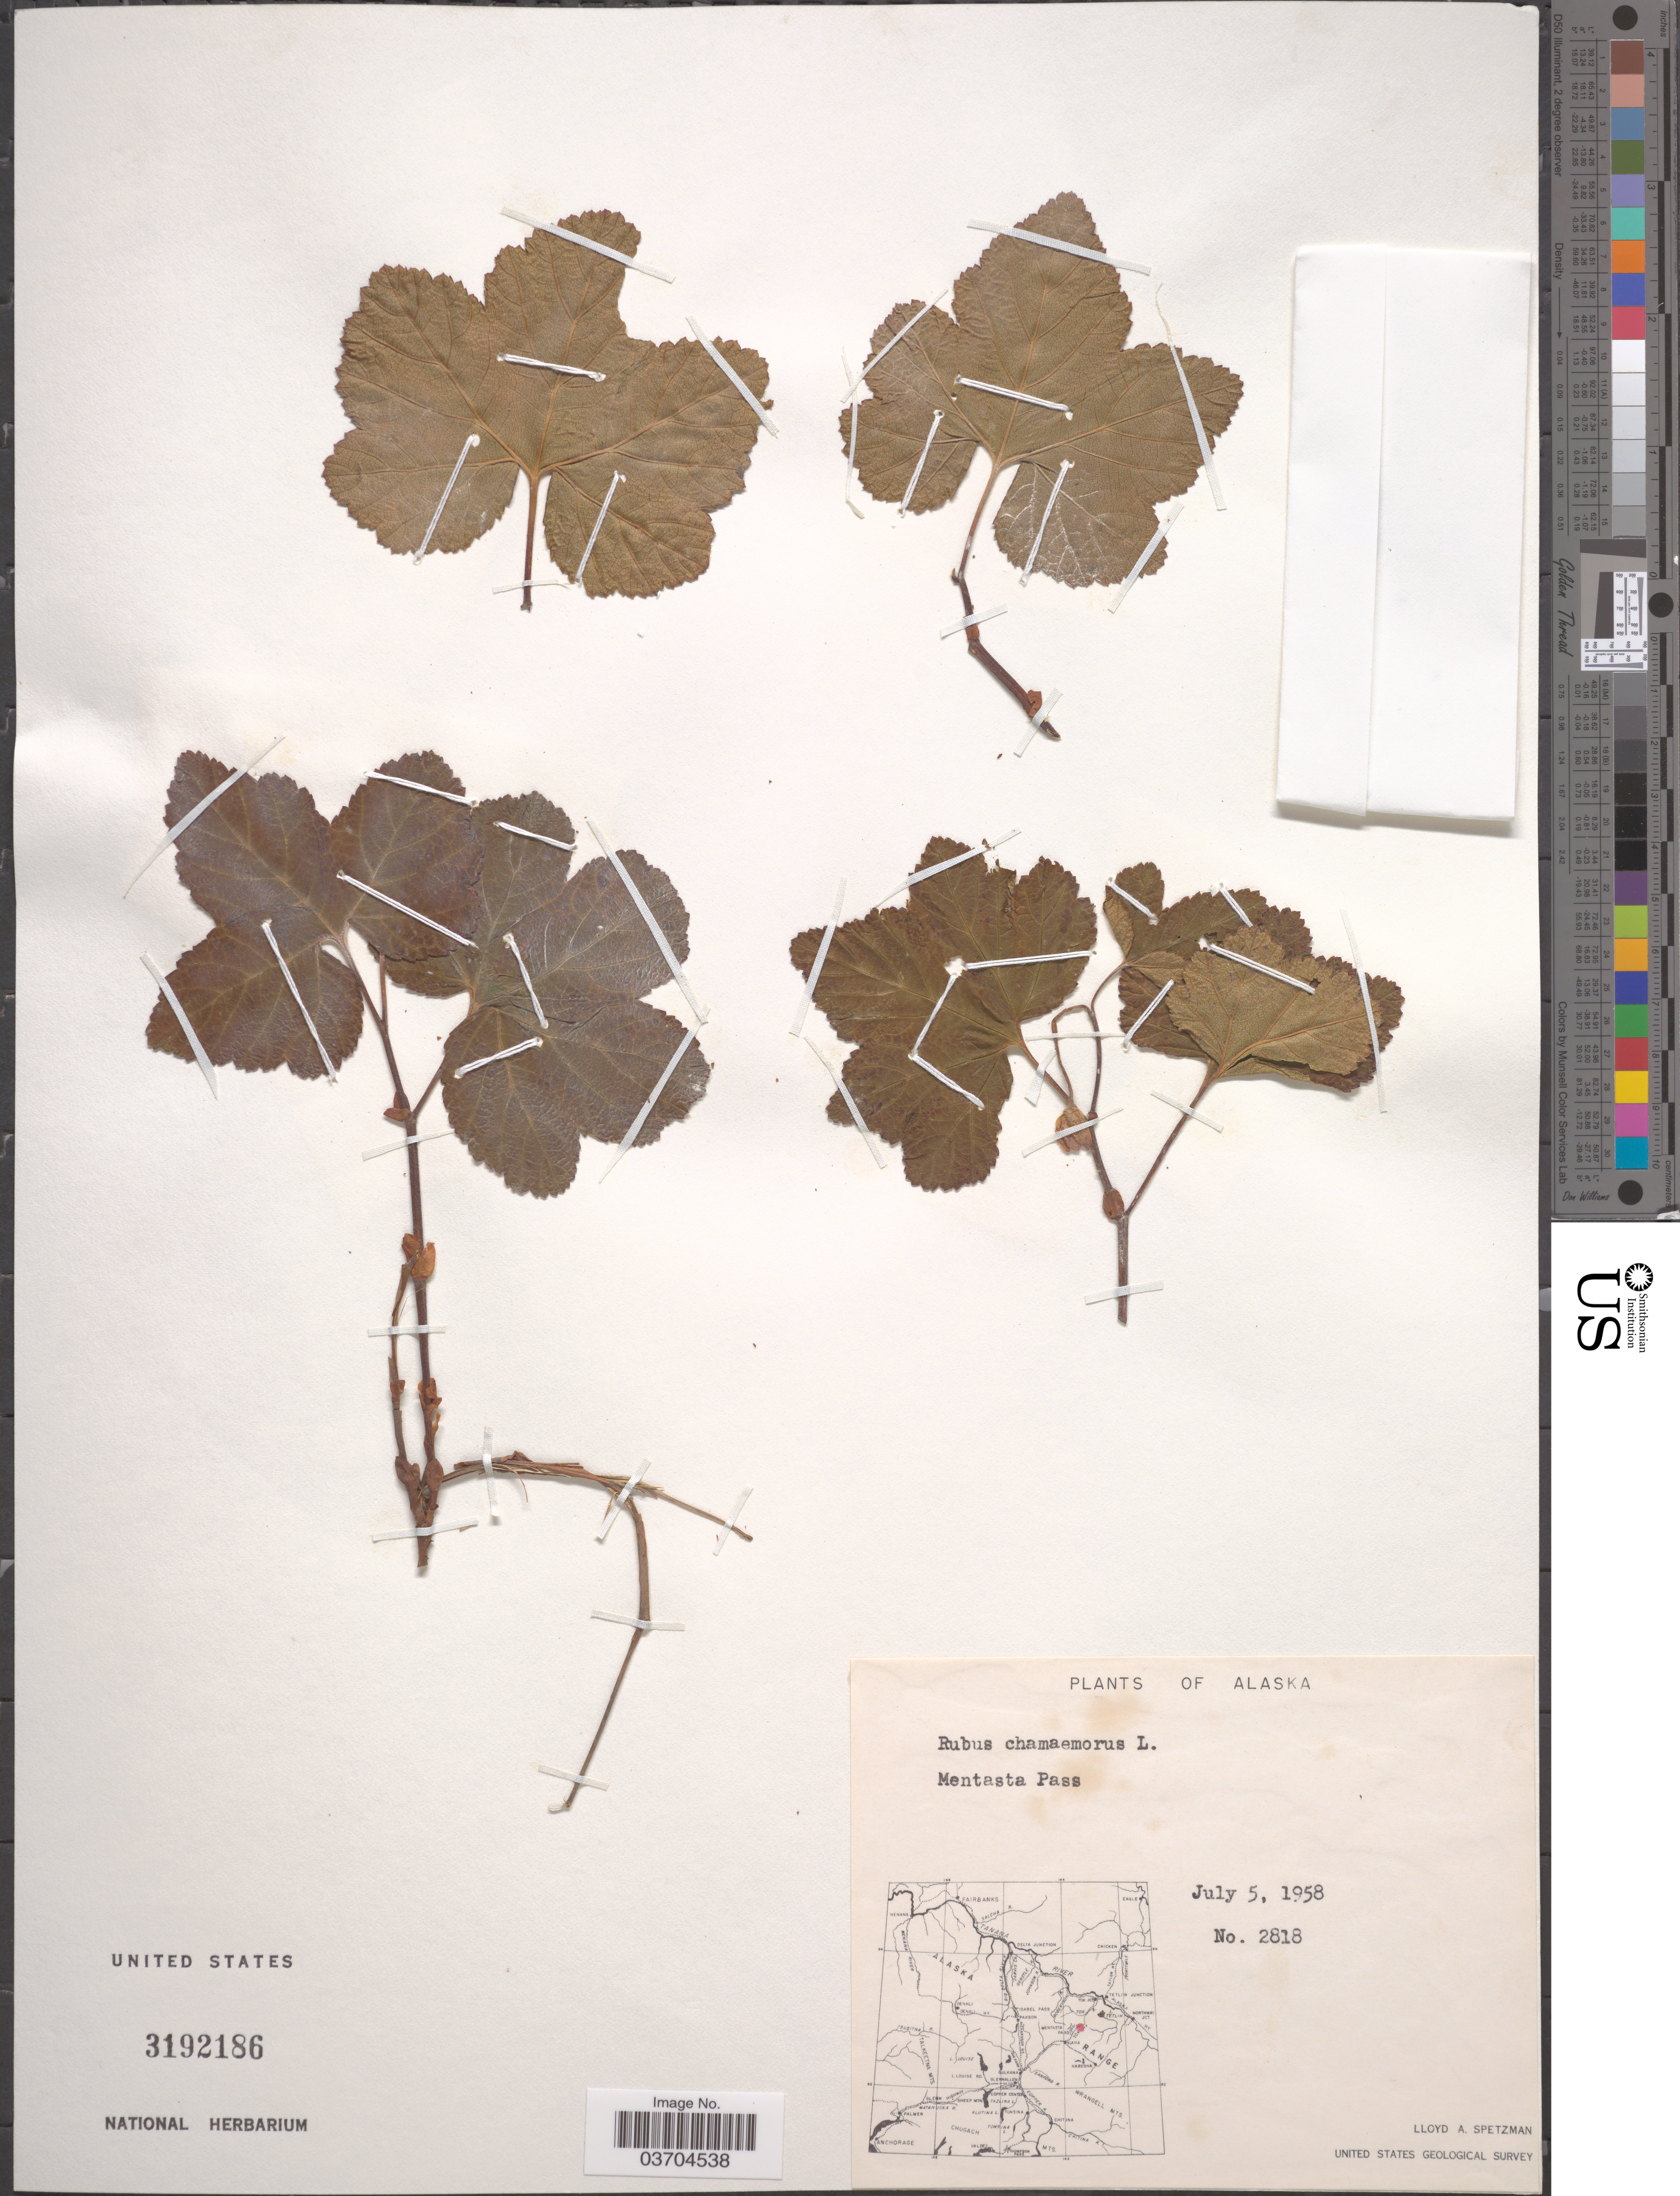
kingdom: Plantae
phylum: Tracheophyta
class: Magnoliopsida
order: Rosales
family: Rosaceae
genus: Rubus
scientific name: Rubus chamaemorus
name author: L.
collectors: L. Spetzman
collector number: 2818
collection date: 1958-07-05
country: United States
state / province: Alaska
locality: Mentasta Pass.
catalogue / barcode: US 3192186